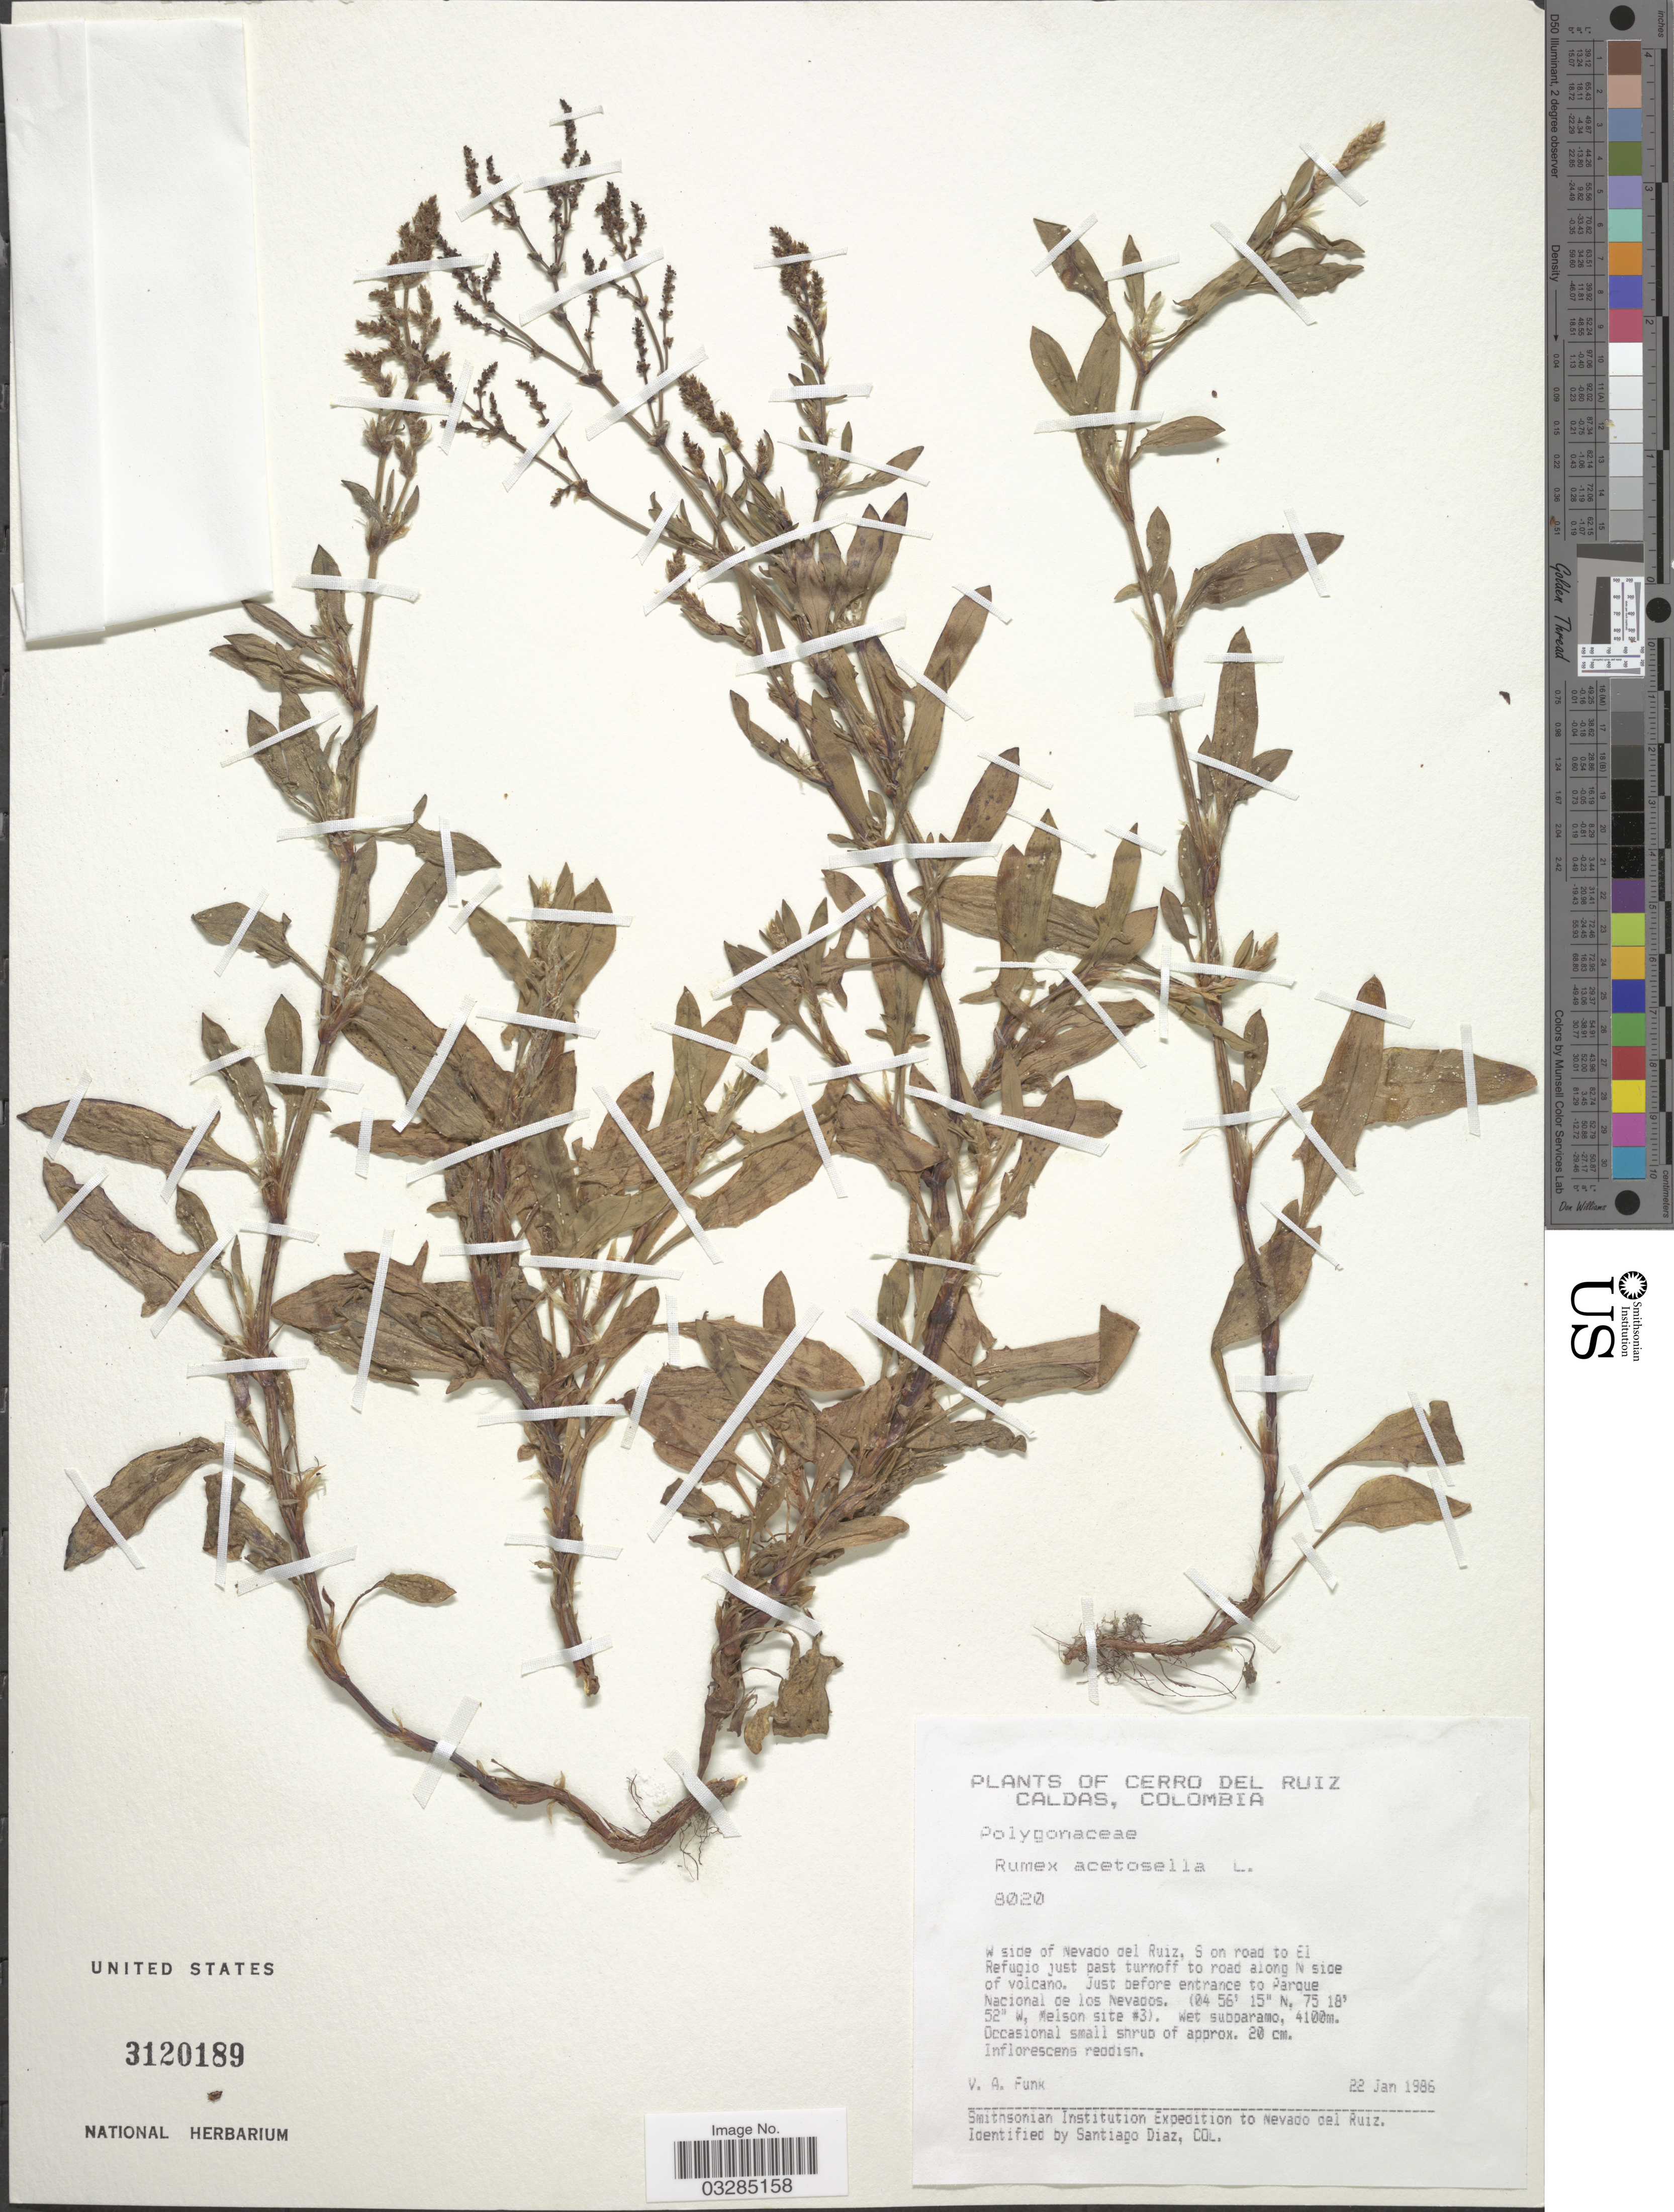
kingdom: Plantae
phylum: Tracheophyta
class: Magnoliopsida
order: Caryophyllales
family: Polygonaceae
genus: Rumex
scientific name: Rumex acetosella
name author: L.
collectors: V. Funk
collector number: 8020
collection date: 1986-01-22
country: Colombia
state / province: Caldas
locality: Cerro del Ruiz Caldas. W side of Nevado del Ruiz, S on road to El Refugio just past turnoff to road along N side of volcano. Just before entrance to Parque Nacional de los Nevados.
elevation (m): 4100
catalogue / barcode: US 3120189